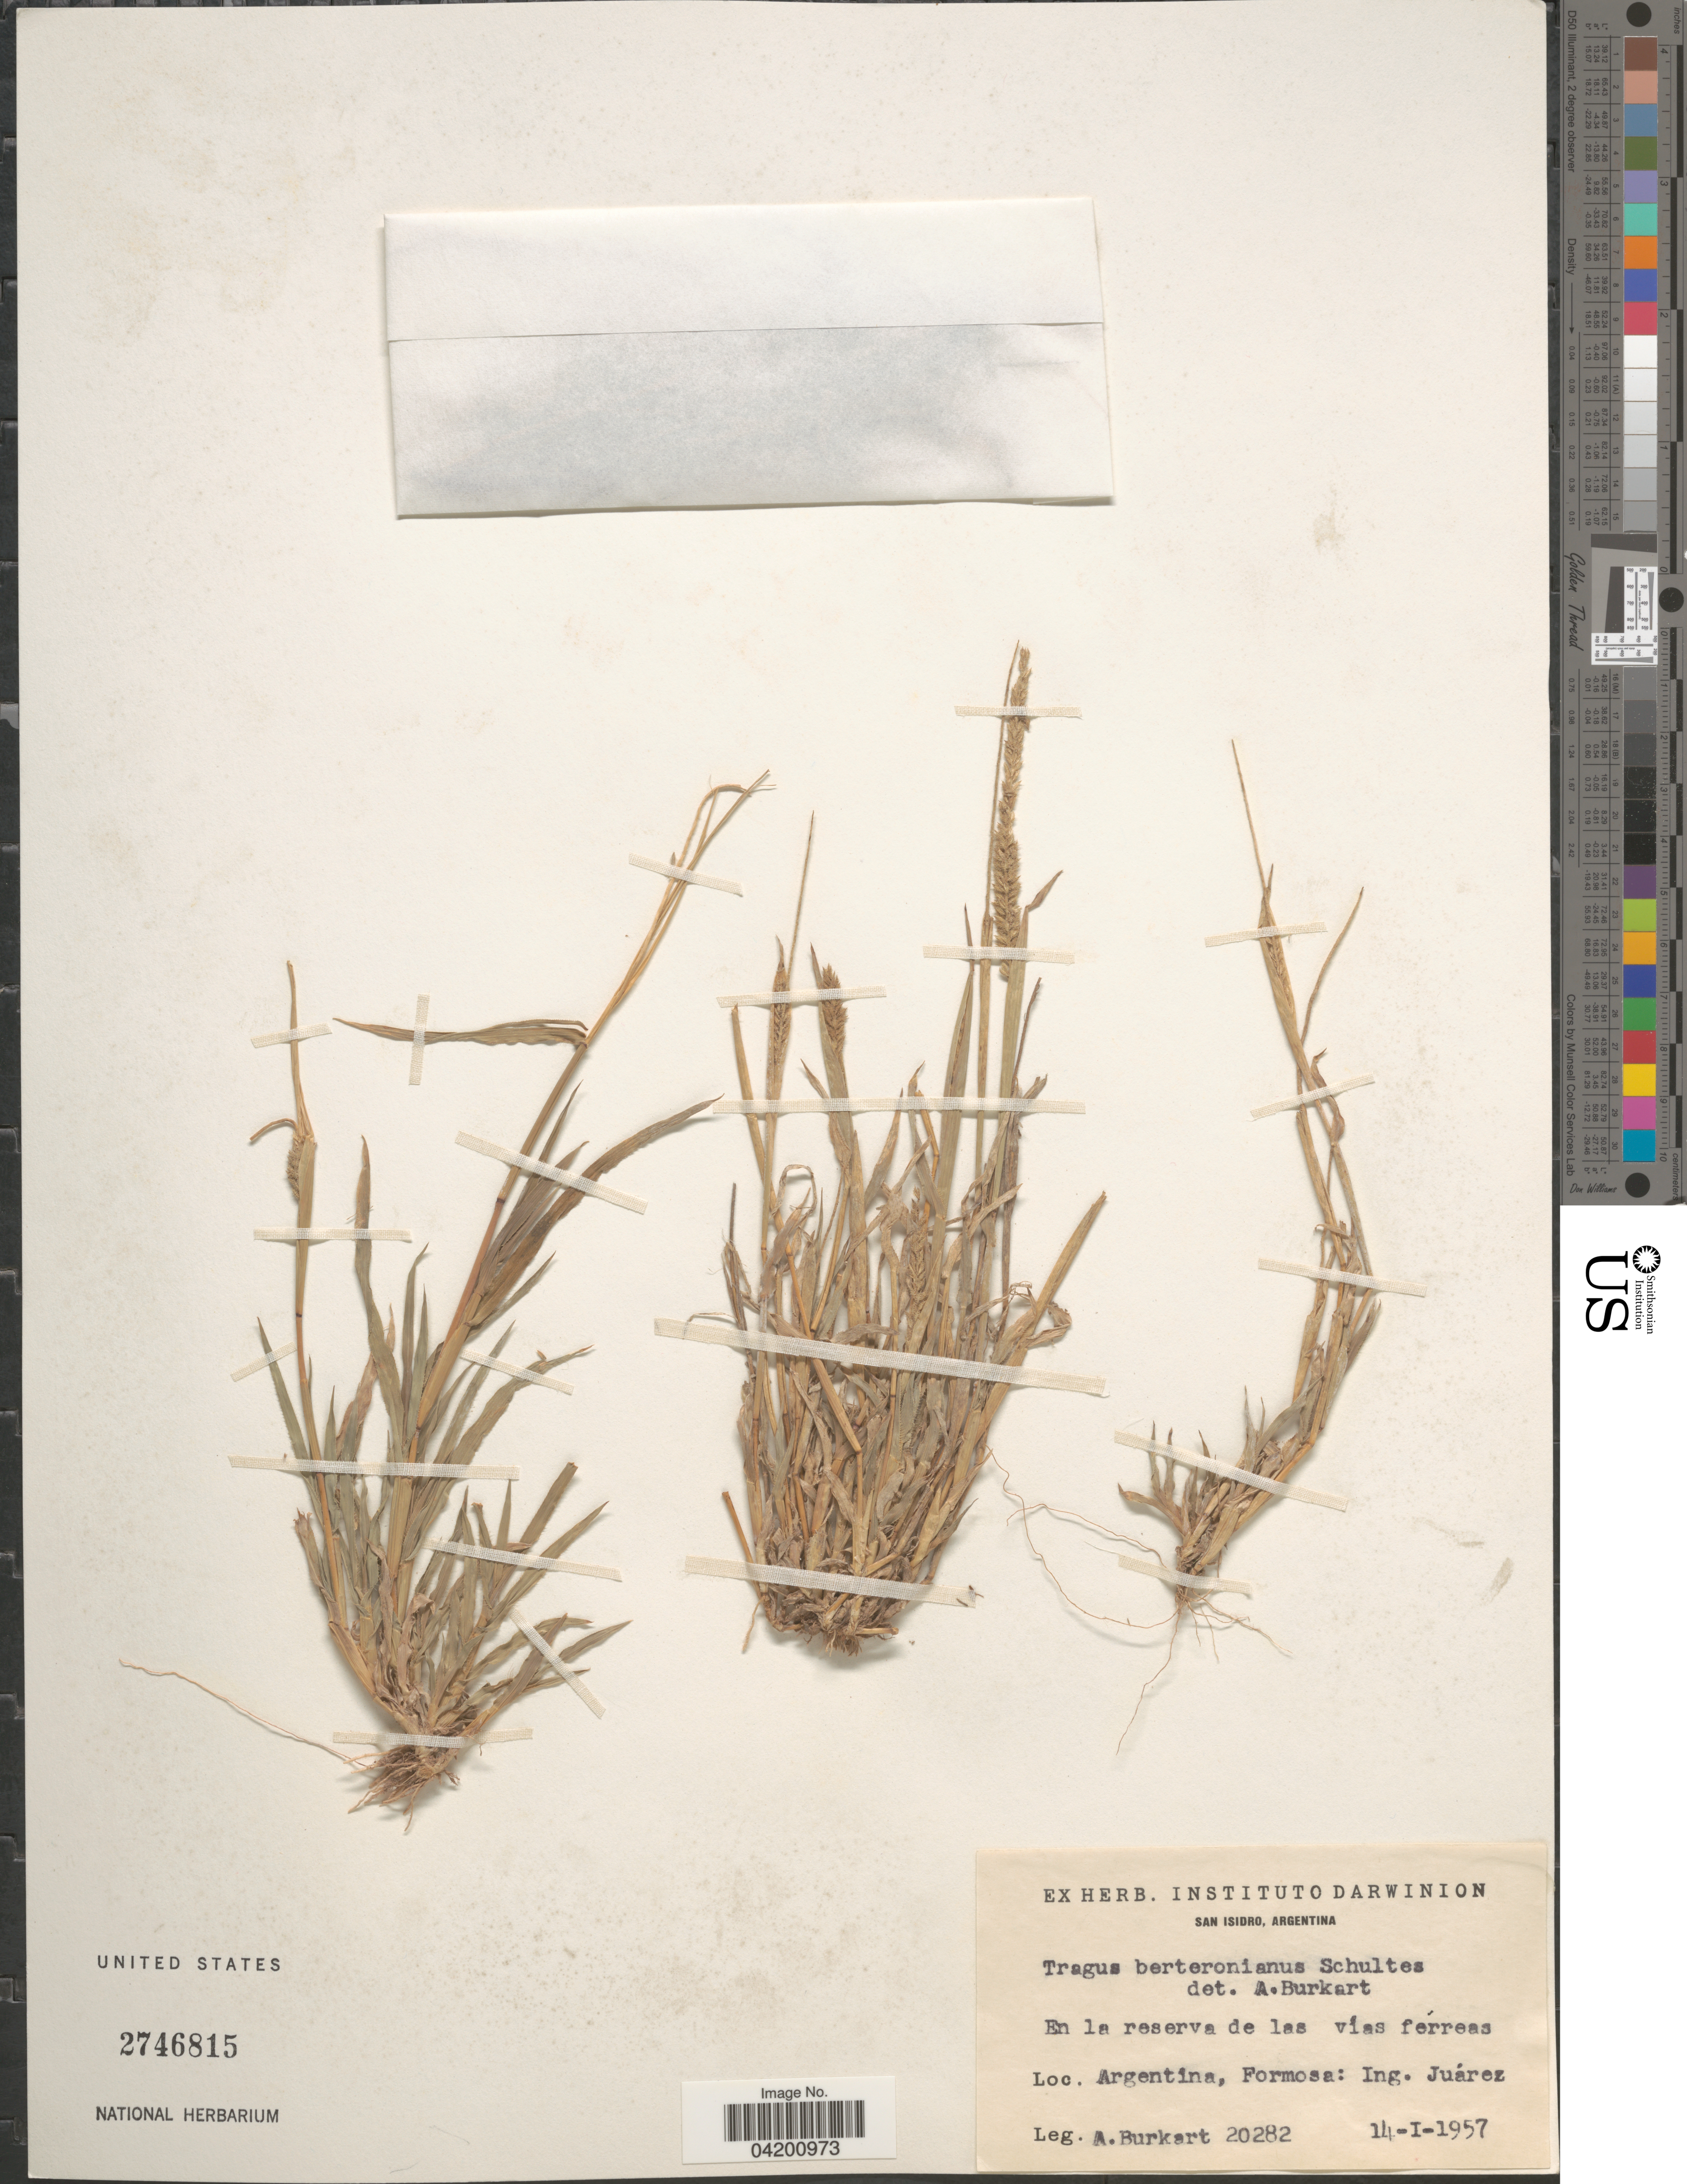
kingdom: Plantae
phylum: Tracheophyta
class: Liliopsida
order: Poales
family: Poaceae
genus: Tragus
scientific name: Tragus berteronianus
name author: Schult.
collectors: A. E. Burkart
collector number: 20282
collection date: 1957-01-14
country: Argentina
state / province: Formosa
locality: Ing. Juárez.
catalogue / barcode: US 2746815